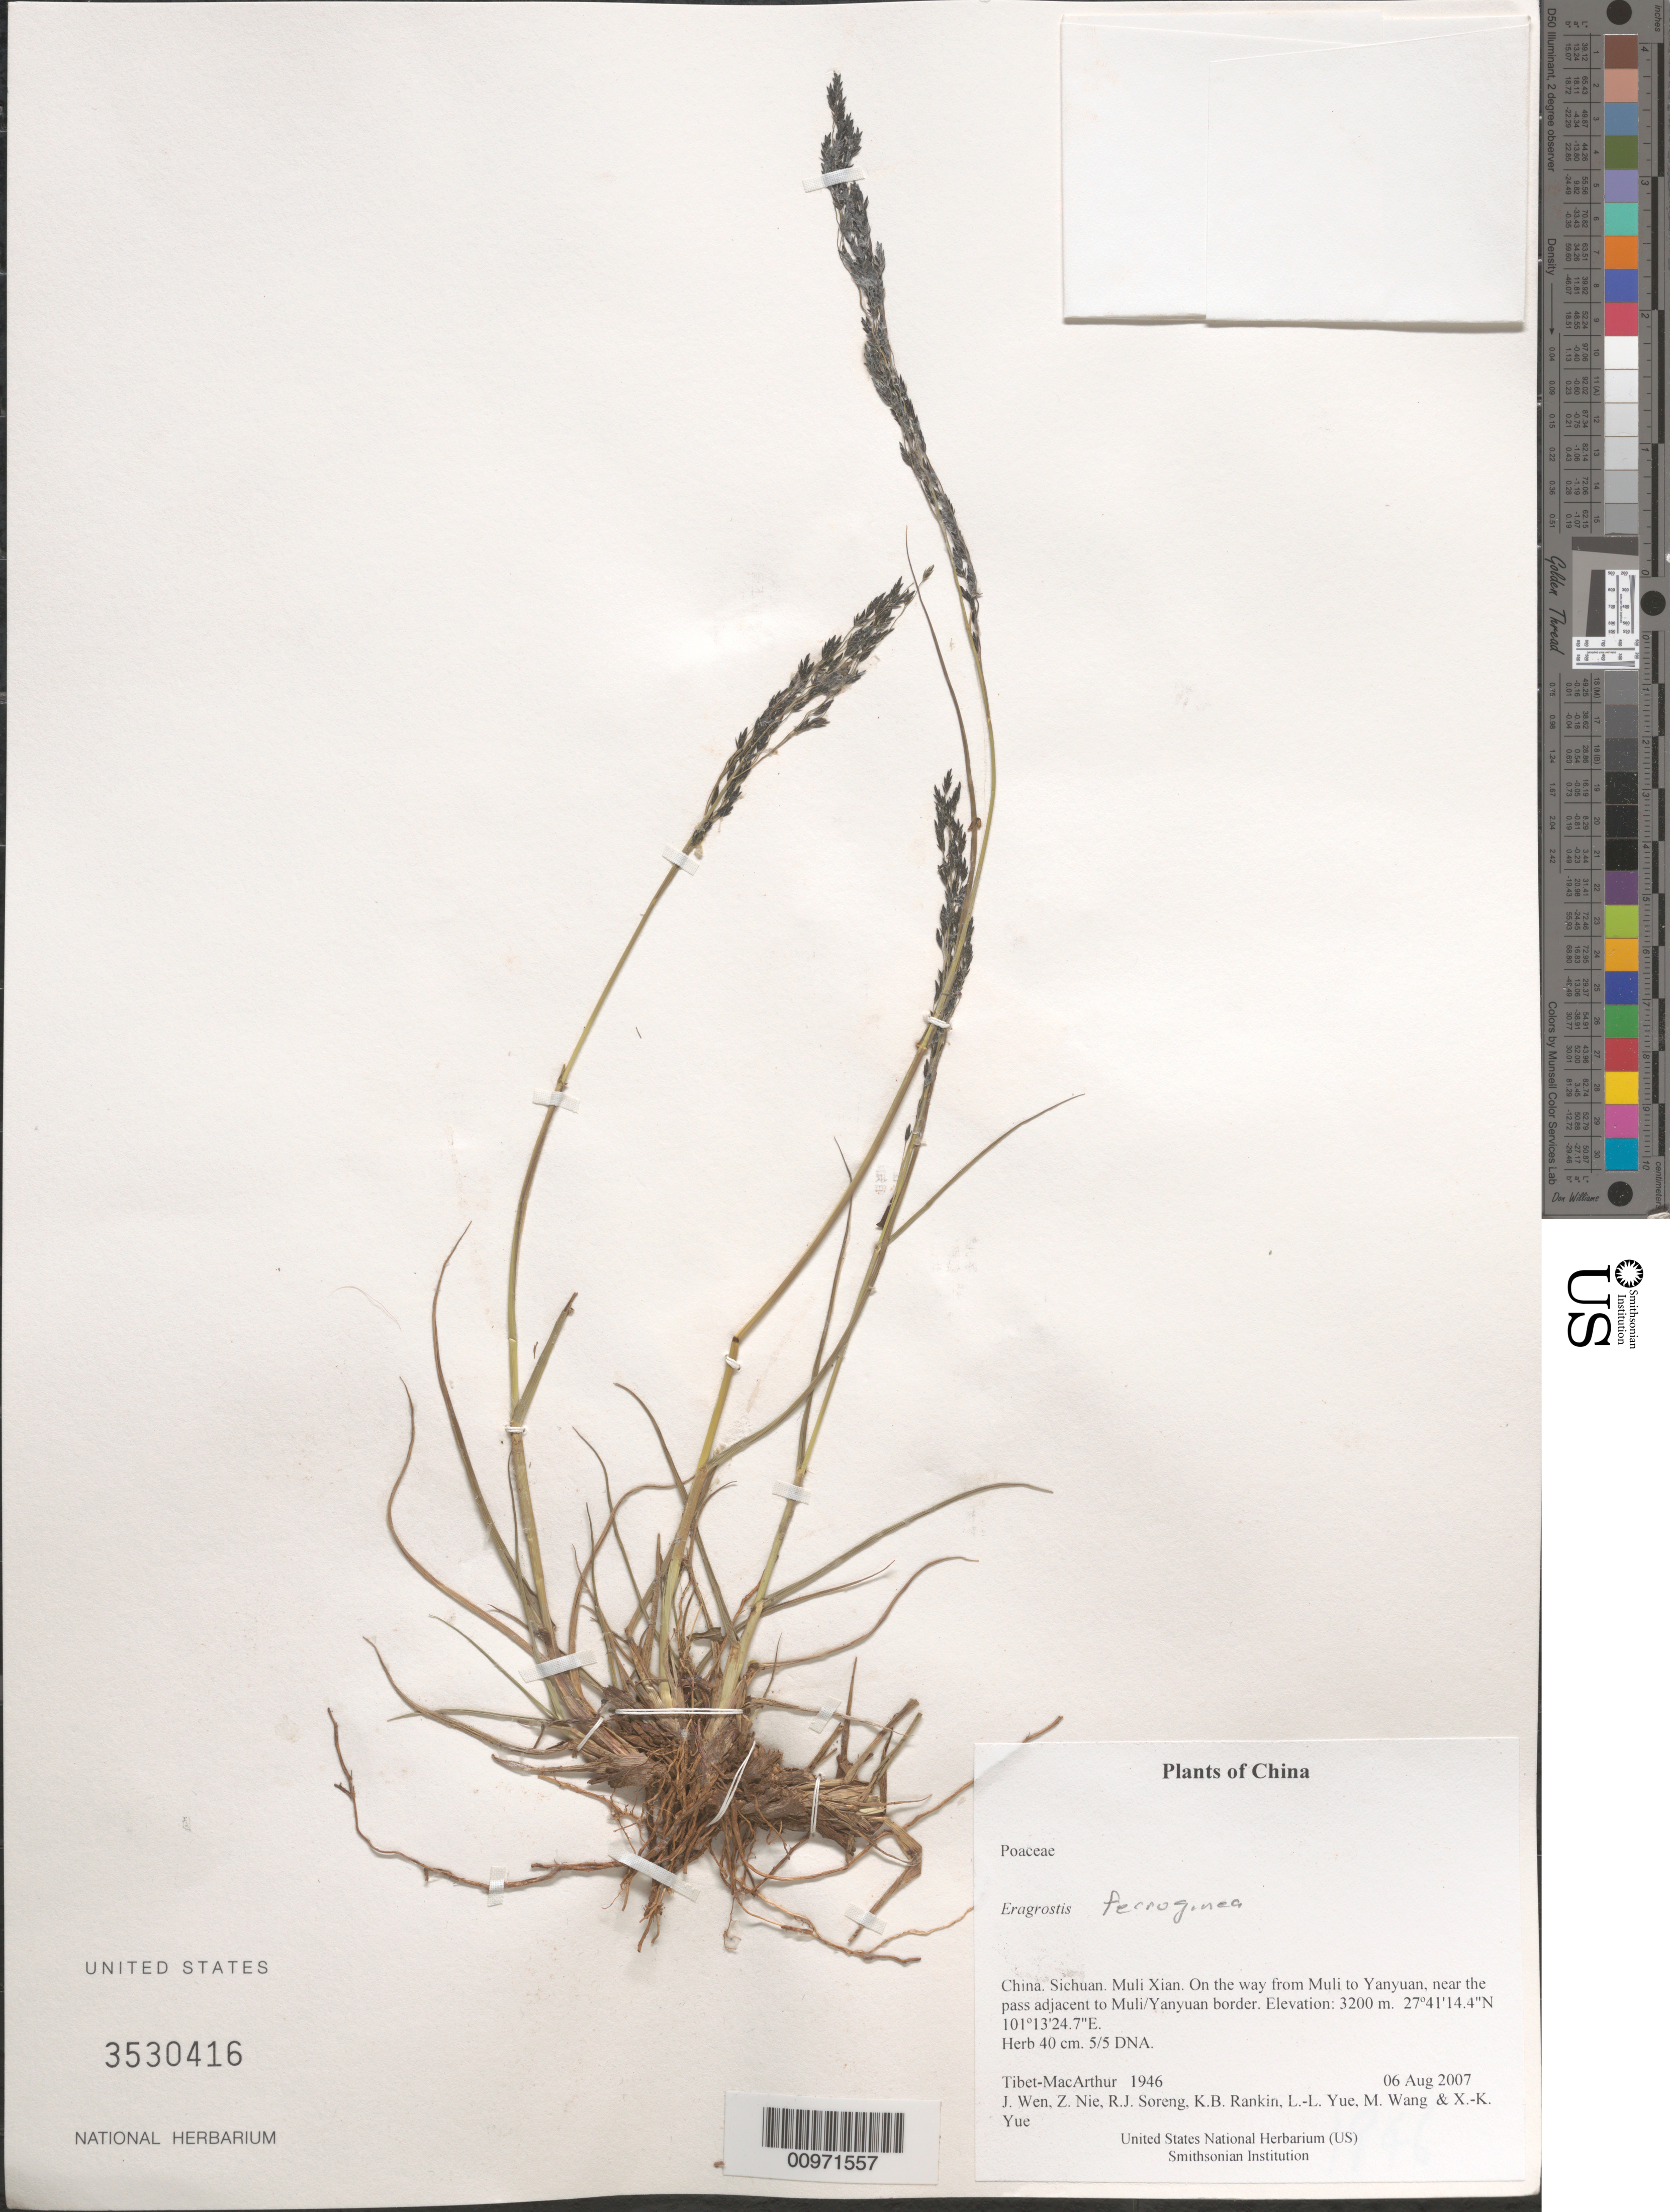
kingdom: Plantae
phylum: Tracheophyta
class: Liliopsida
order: Poales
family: Poaceae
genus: Eragrostis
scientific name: Eragrostis ferruginea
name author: (Thunb.) P. Beauv.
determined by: Soreng, Robert J., Research Associate (BOT), Smithsonian Institution - National Museum of Natural History (UNITED STATES)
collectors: Tibet-MacArthur, J. Wen, Z. Nie, R. J. Soreng, K. Rankin, L. Yue, M. Wang & X. Yue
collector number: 1946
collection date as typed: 06 Aug 2007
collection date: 2007-08-06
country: China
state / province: Sichuan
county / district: Muli Xian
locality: On the way from Muli to Yanyuan, near the pass adjacent to Muli/Yanyuan border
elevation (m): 3200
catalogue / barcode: US 3530416